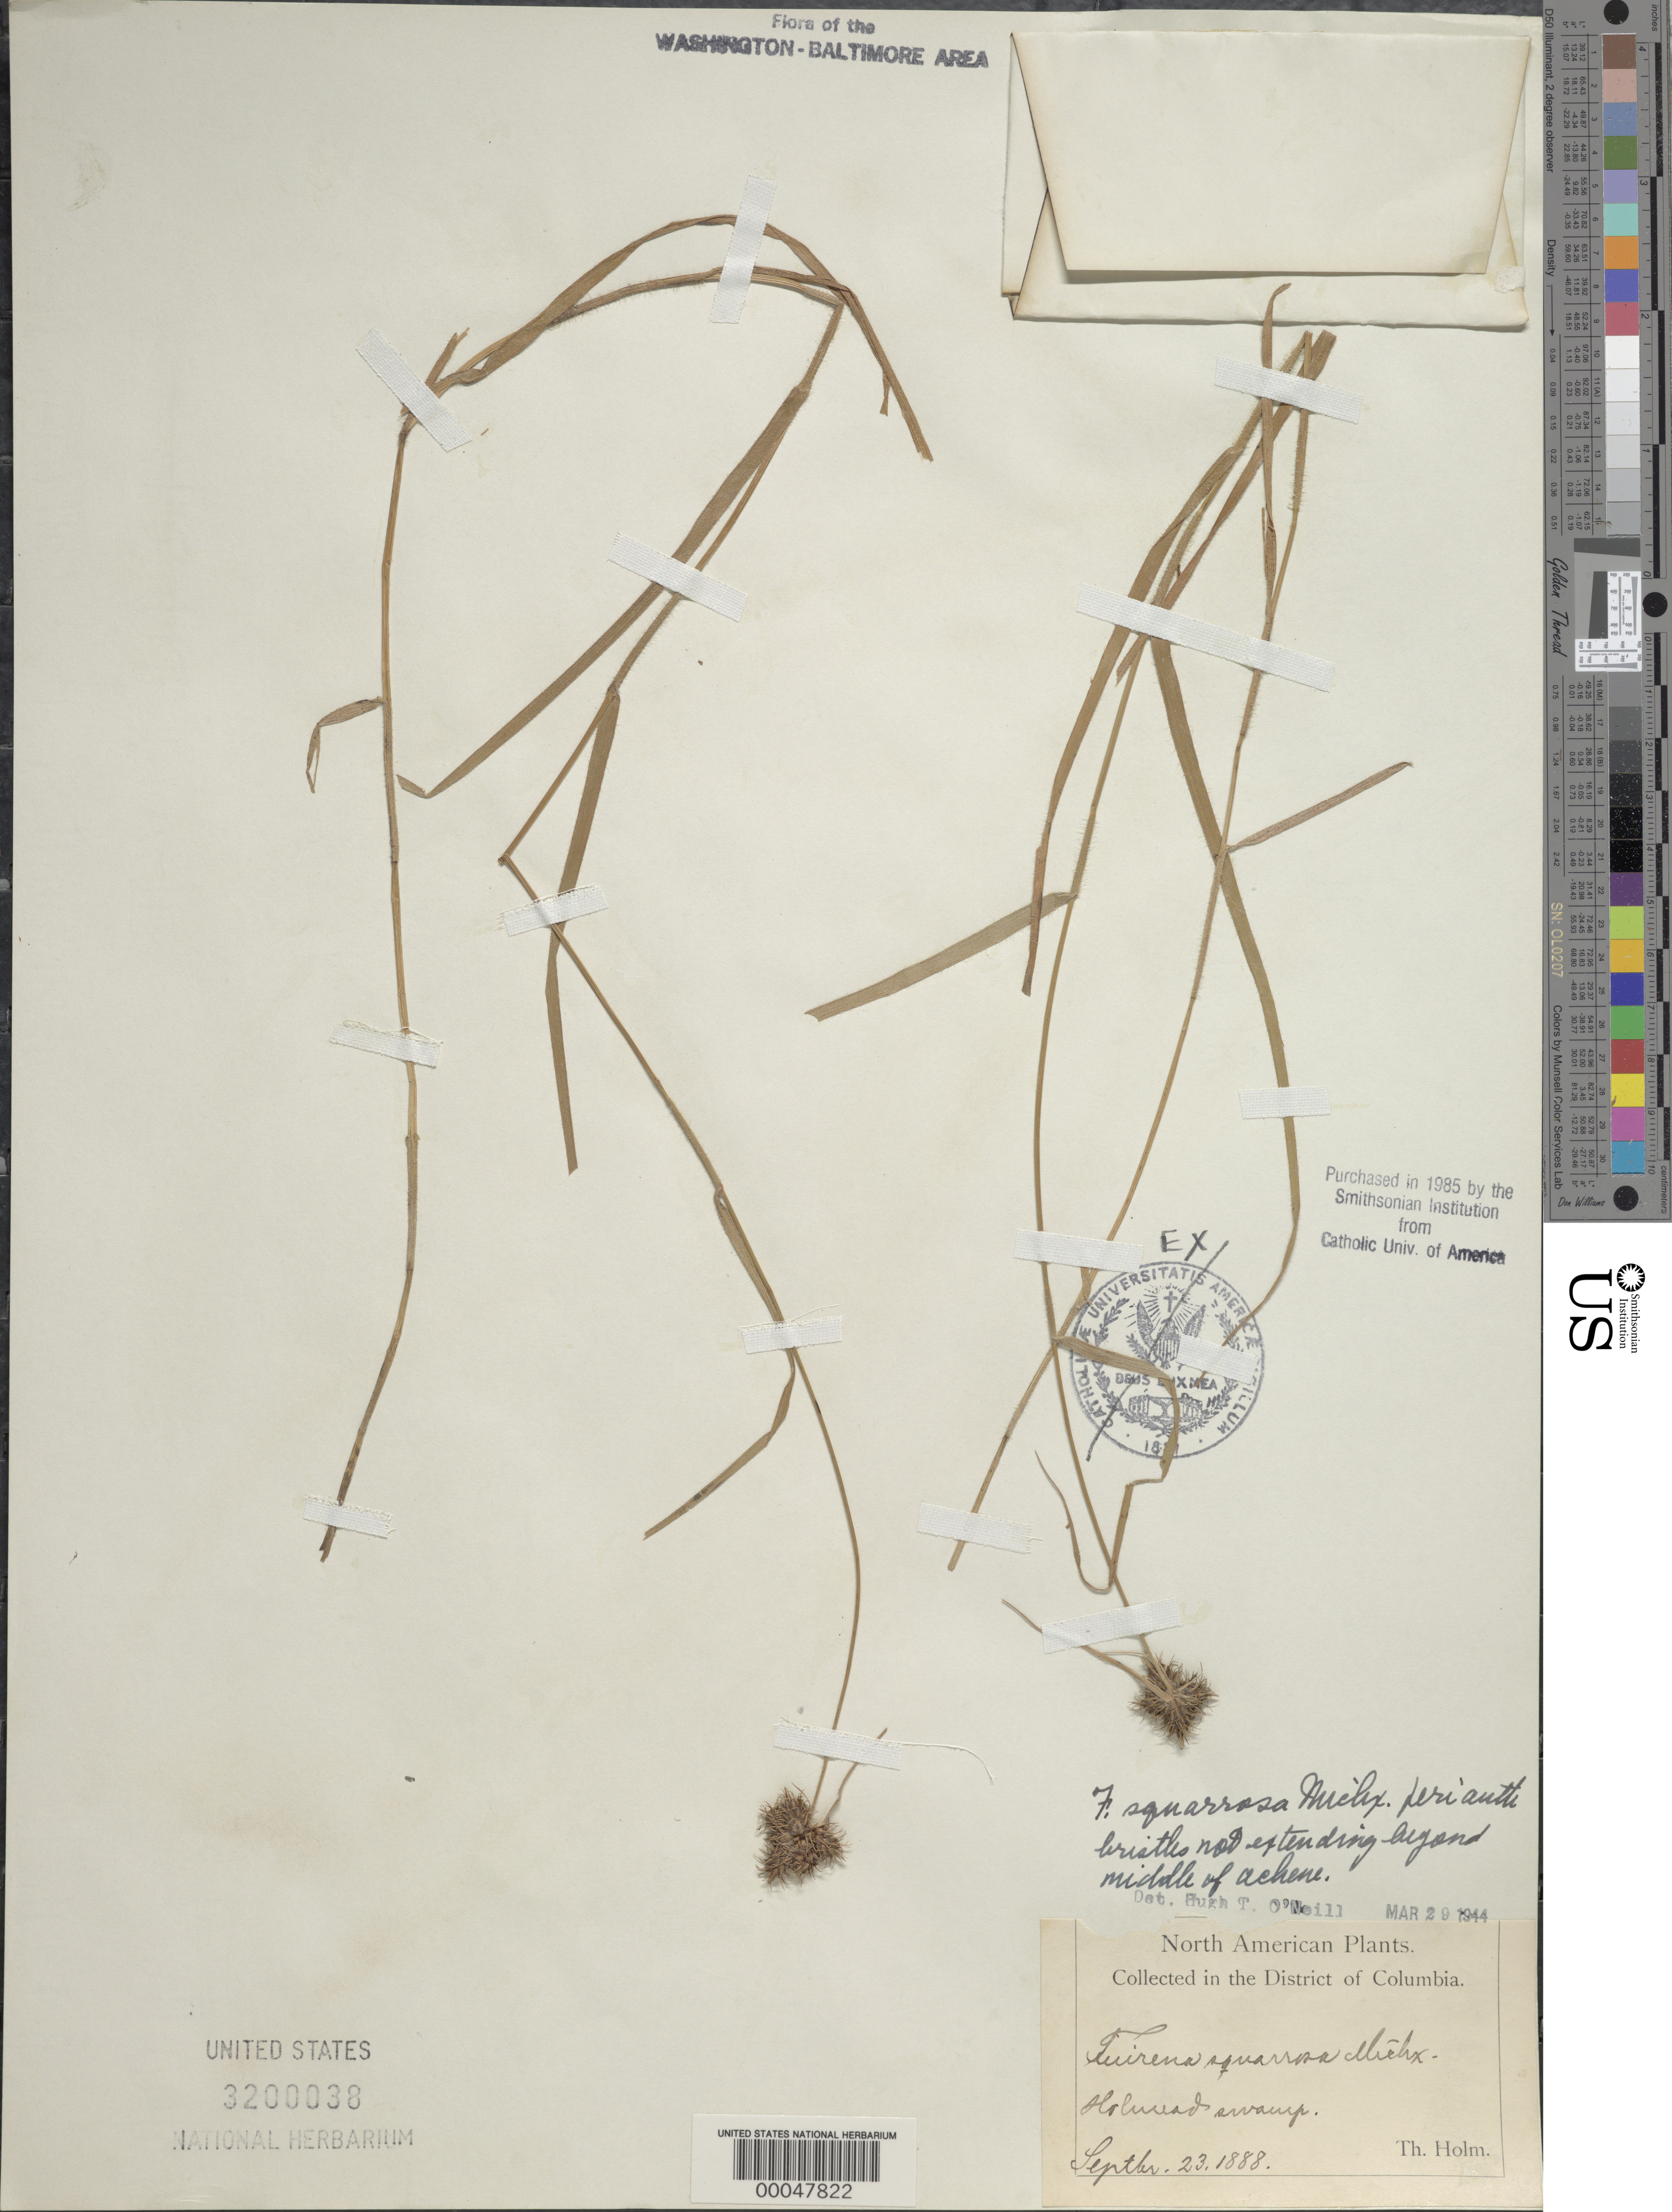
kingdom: Plantae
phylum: Tracheophyta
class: Liliopsida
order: Poales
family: Cyperaceae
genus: Fuirena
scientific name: Fuirena squarrosa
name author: Michx.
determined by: Strong, Mark T., (BOT), Smithsonian Institution - National Museum of Natural History (UNITED STATES)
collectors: T. Holm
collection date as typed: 23 Sep 1888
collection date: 1888-09-23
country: United States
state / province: Maryland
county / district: Prince George's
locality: Holmead Swamp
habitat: Low grounds in open thickets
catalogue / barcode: US 3200038